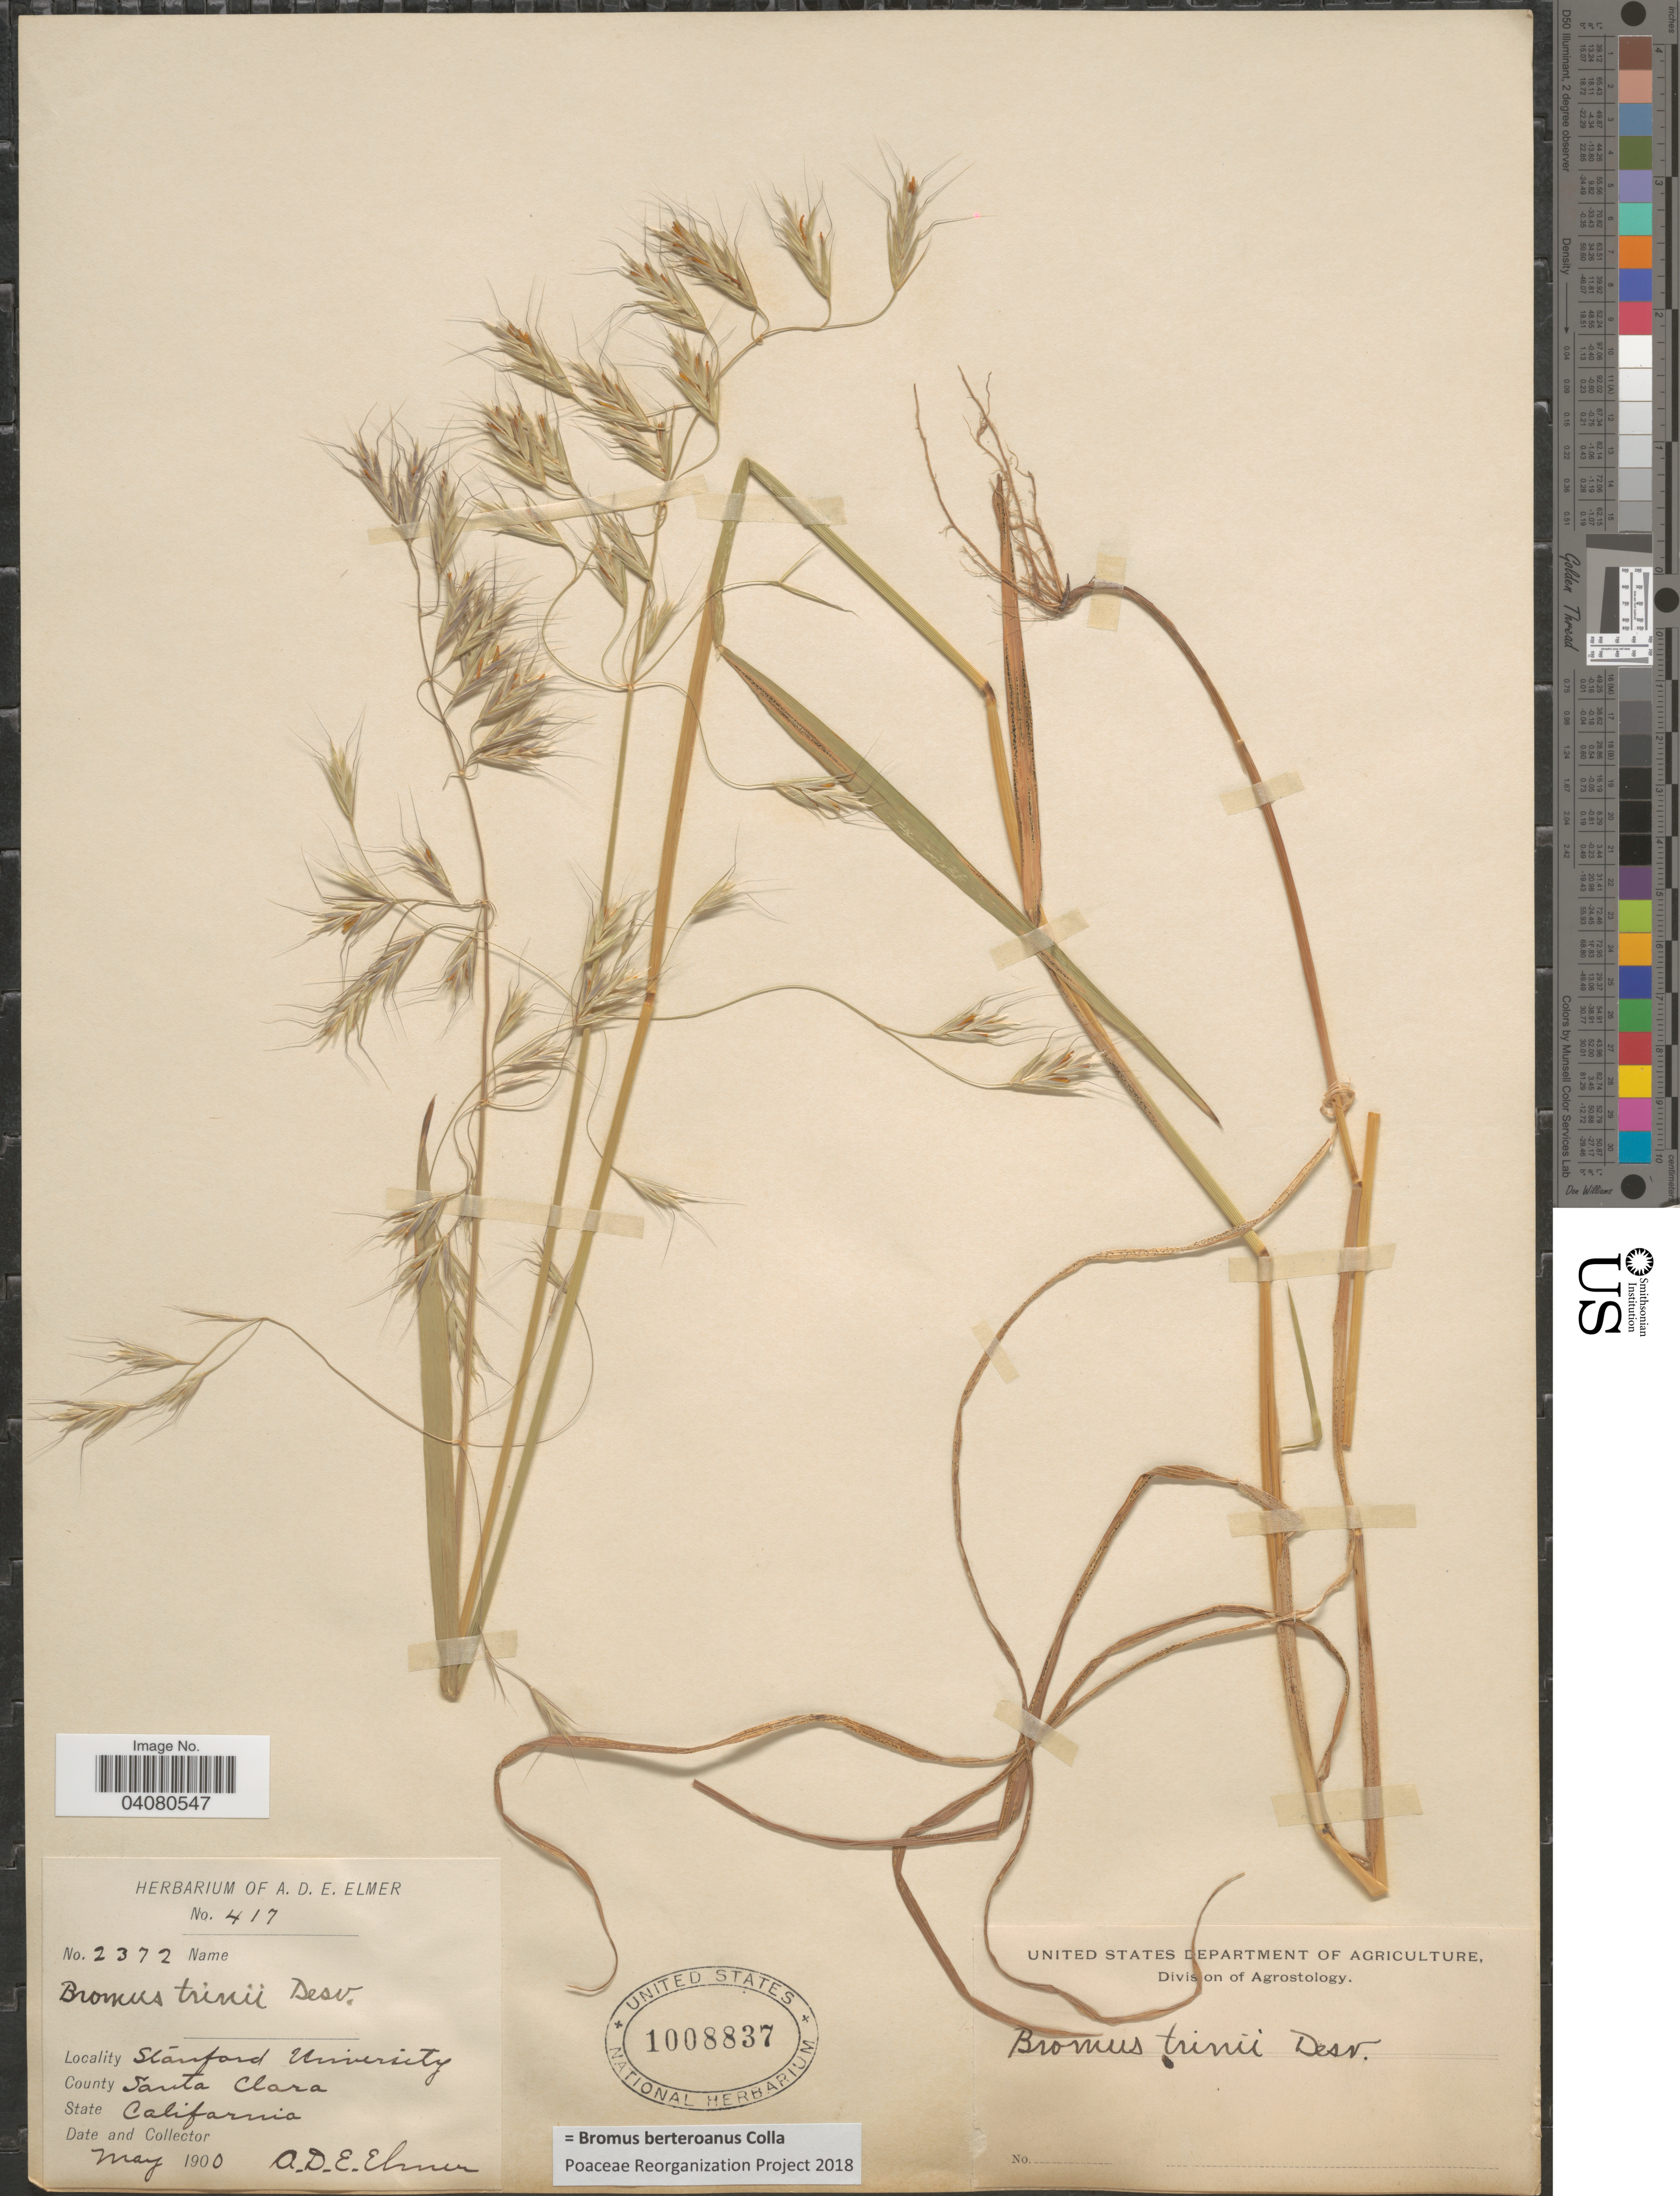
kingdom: Plantae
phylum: Tracheophyta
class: Liliopsida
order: Poales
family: Poaceae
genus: Bromus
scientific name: Bromus berteroanus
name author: Colla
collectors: A. D. E. Elmer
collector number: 2372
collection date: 1900-05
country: United States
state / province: California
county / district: Santa Clara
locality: Stanford University. County Santa Clara.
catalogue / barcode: US 1008837